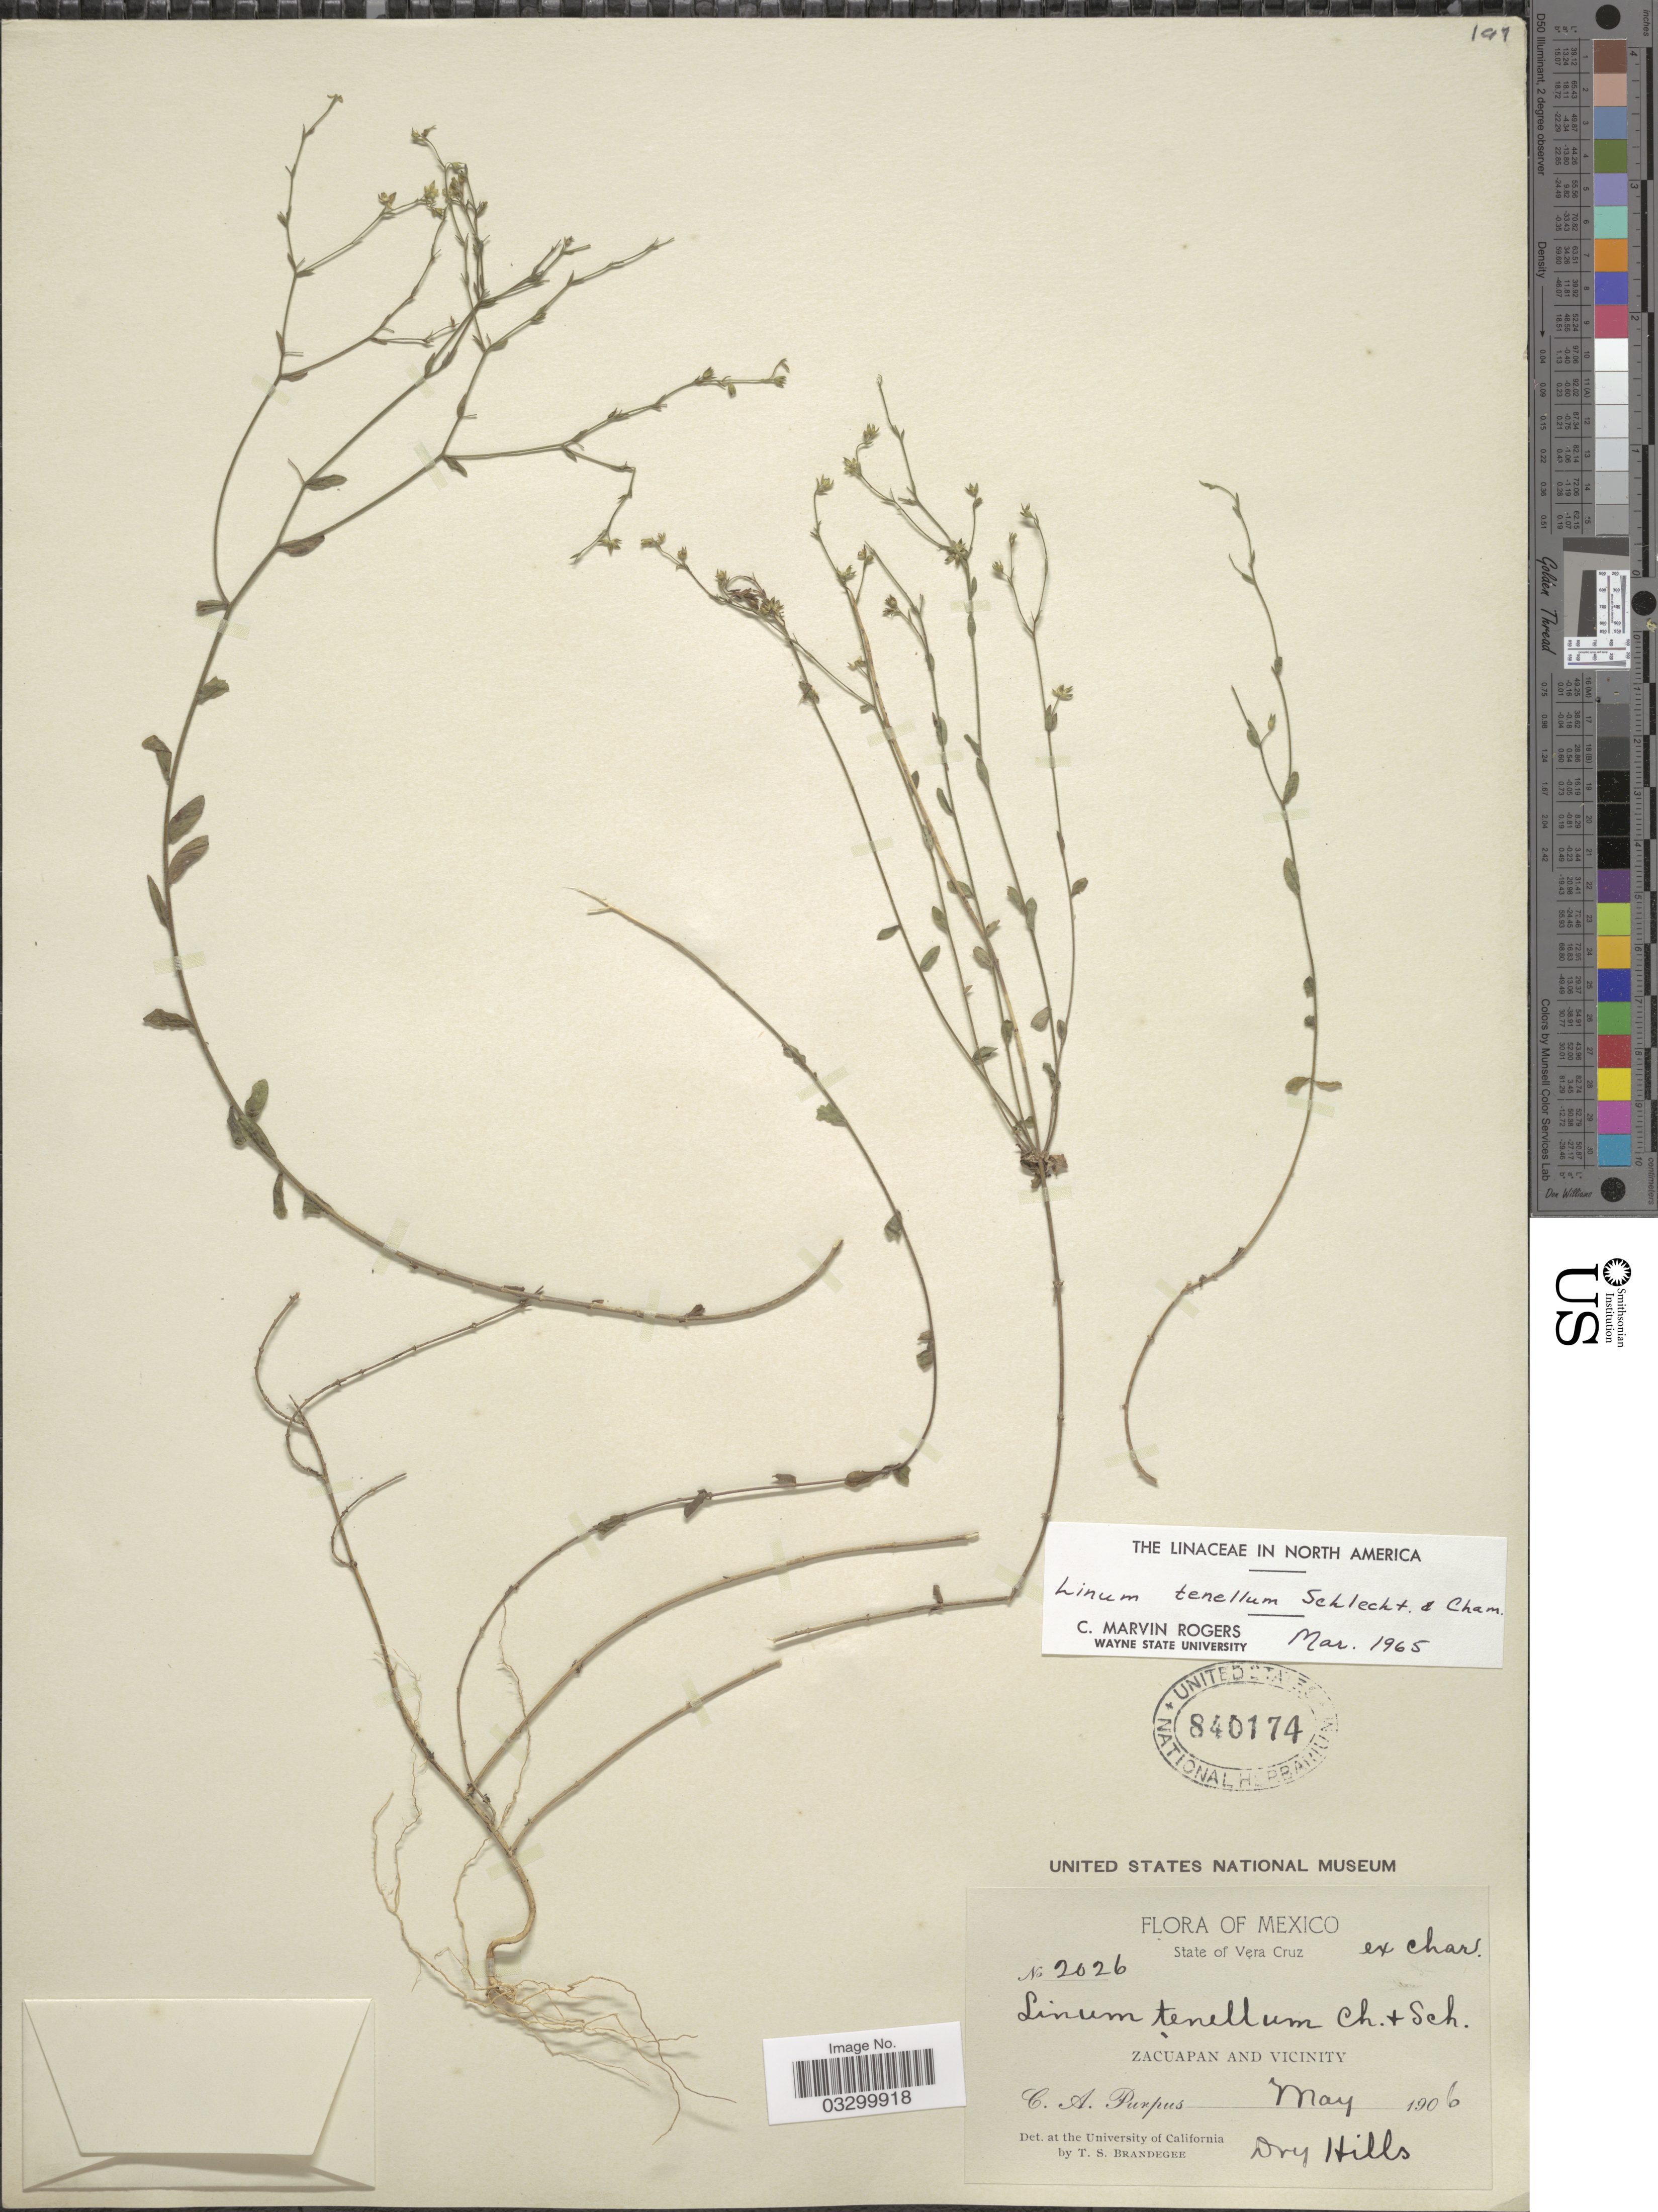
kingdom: Plantae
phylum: Tracheophyta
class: Magnoliopsida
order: Malpighiales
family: Linaceae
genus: Linum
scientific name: Linum tenellum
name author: Schltdl. & Cham.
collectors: C. A. Purpus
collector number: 2026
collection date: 1906-05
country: Mexico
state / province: Veracruz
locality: State of Vera Cruz. Zacuapan and vicinity.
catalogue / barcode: US 840174